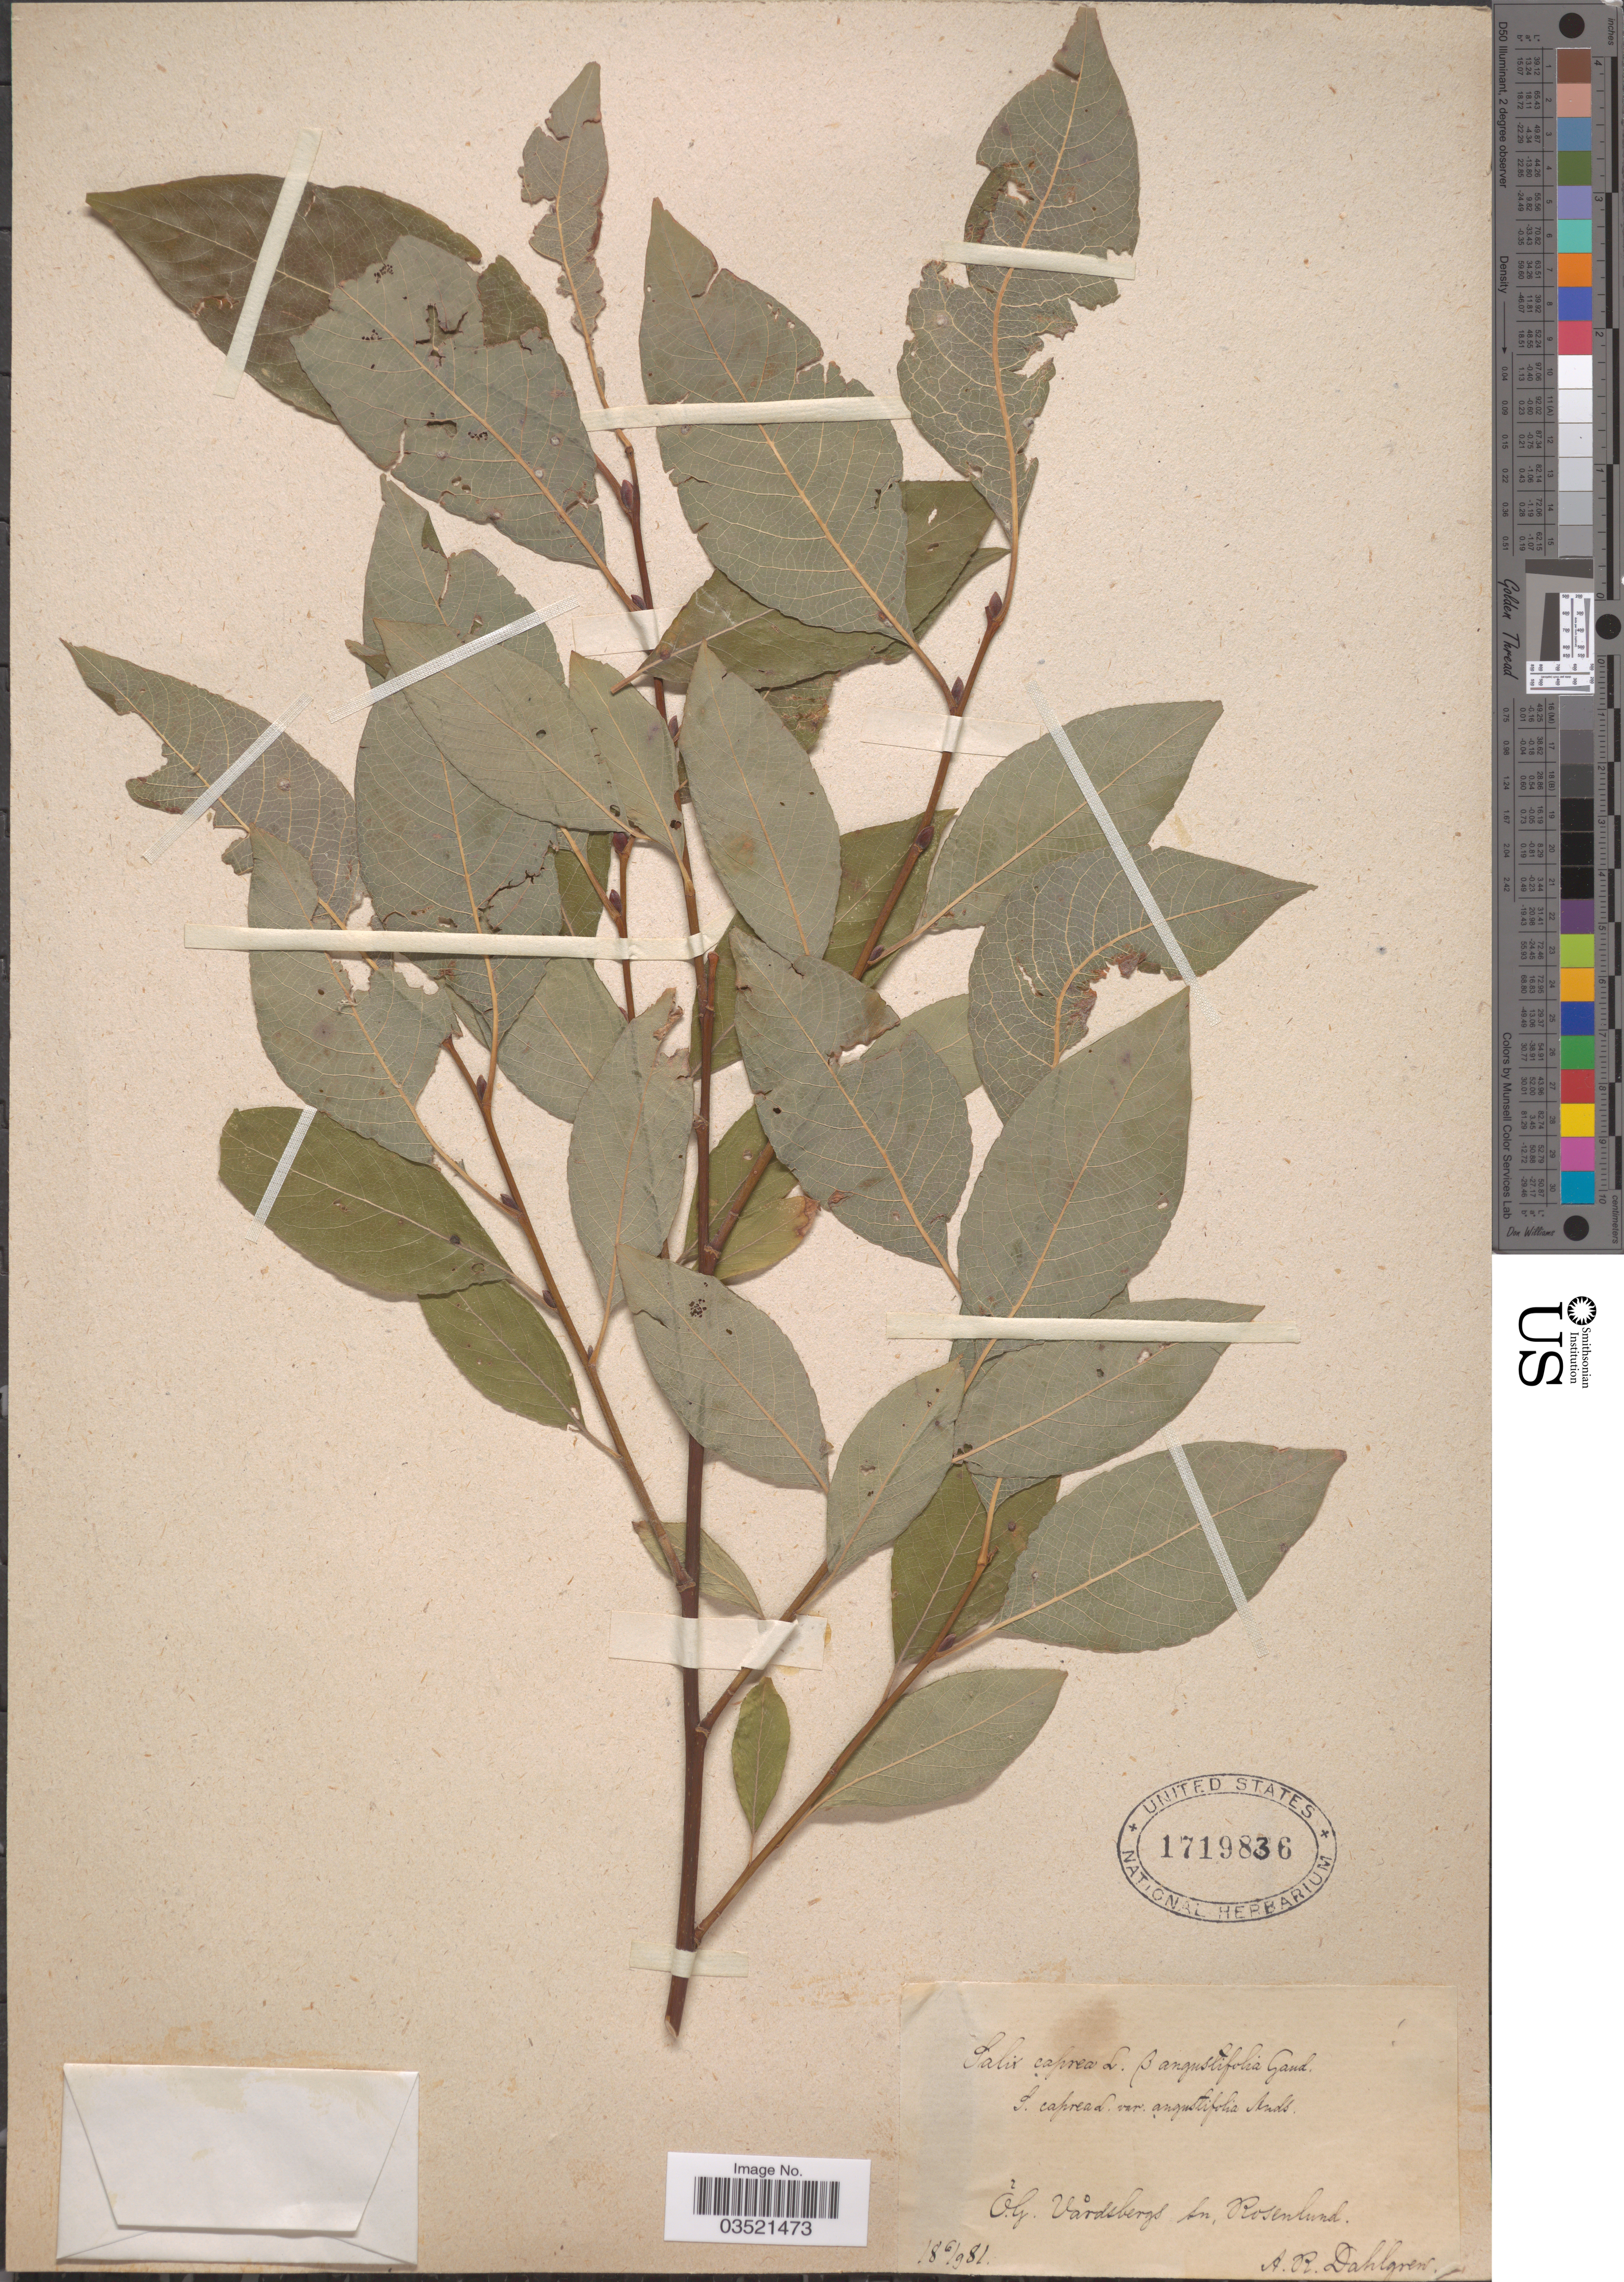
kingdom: Plantae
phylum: Tracheophyta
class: Magnoliopsida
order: Malpighiales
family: Salicaceae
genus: Salix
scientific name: Salix caprea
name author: L.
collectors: A. Dahlgren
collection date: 1881-09-06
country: Sweden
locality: OG. Vårdsbergs sn, Rosenlund.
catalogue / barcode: US 1719836